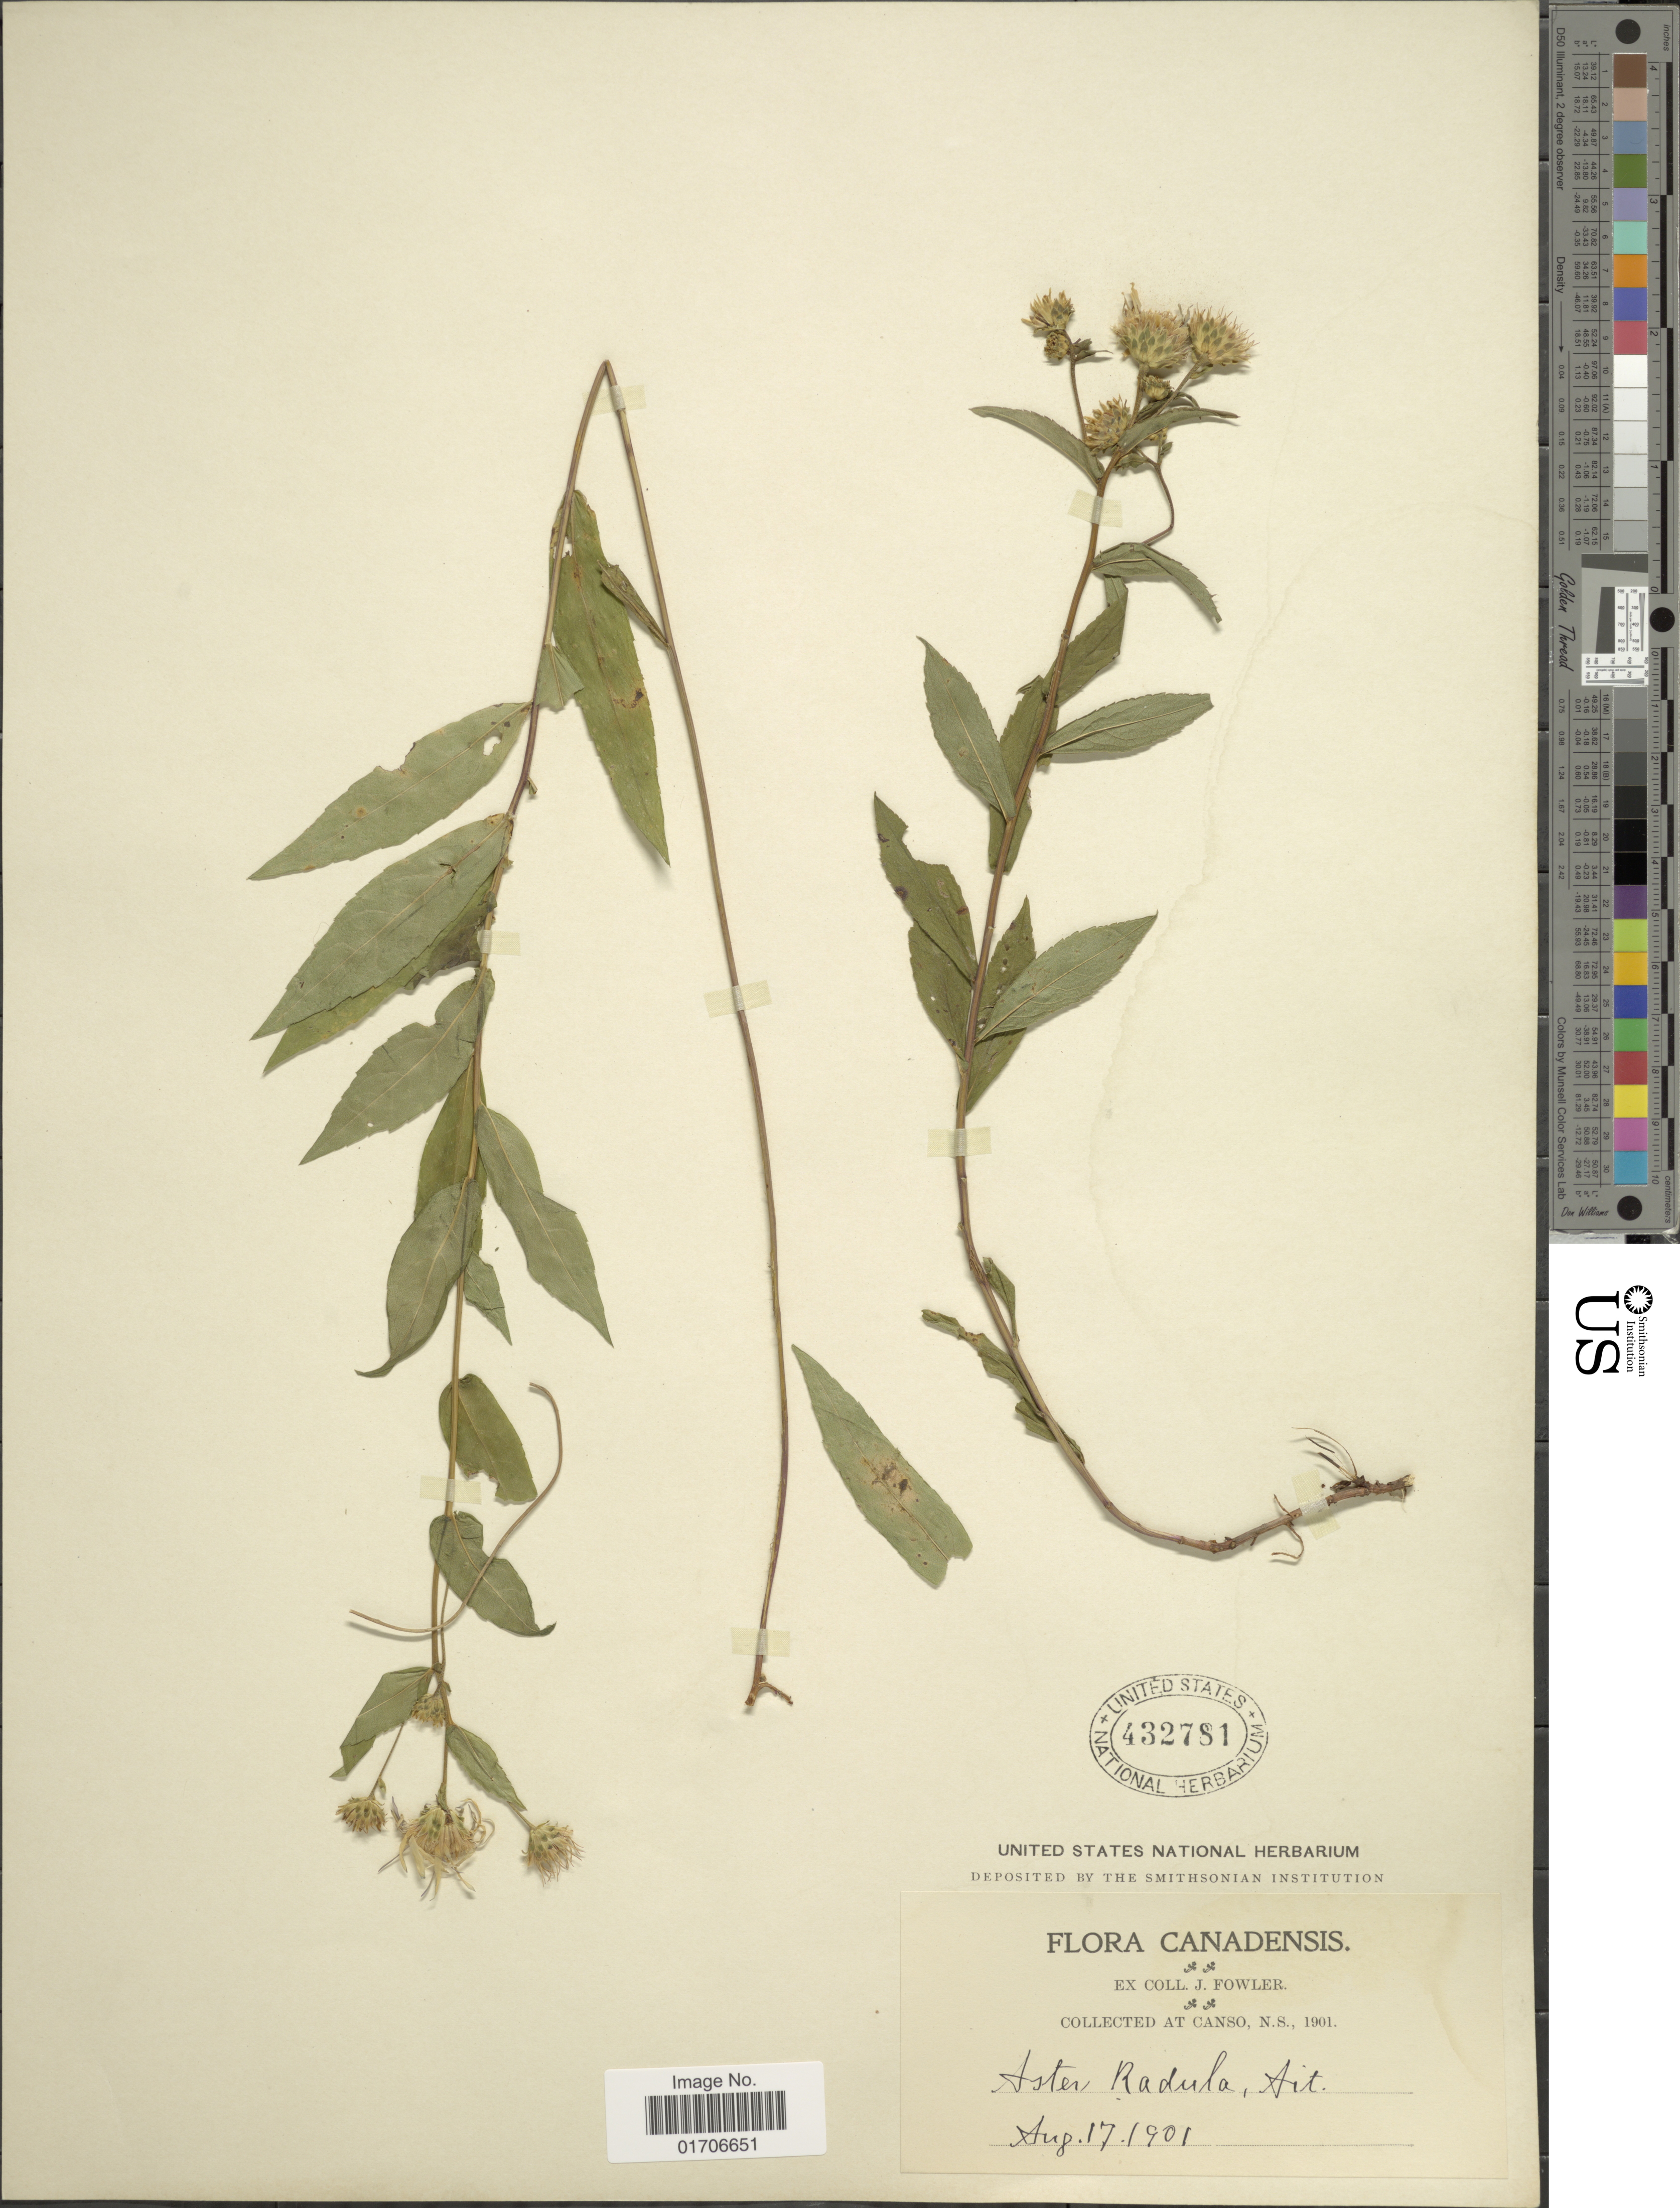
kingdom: Plantae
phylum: Tracheophyta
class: Magnoliopsida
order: Asterales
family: Asteraceae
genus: Eurybia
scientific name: Eurybia radula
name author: (Aiton) G.L. Nesom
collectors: J. P. Fowler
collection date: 1901-08-17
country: Canada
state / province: Nova Scotia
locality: Canadensis. Canso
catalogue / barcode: US 432781